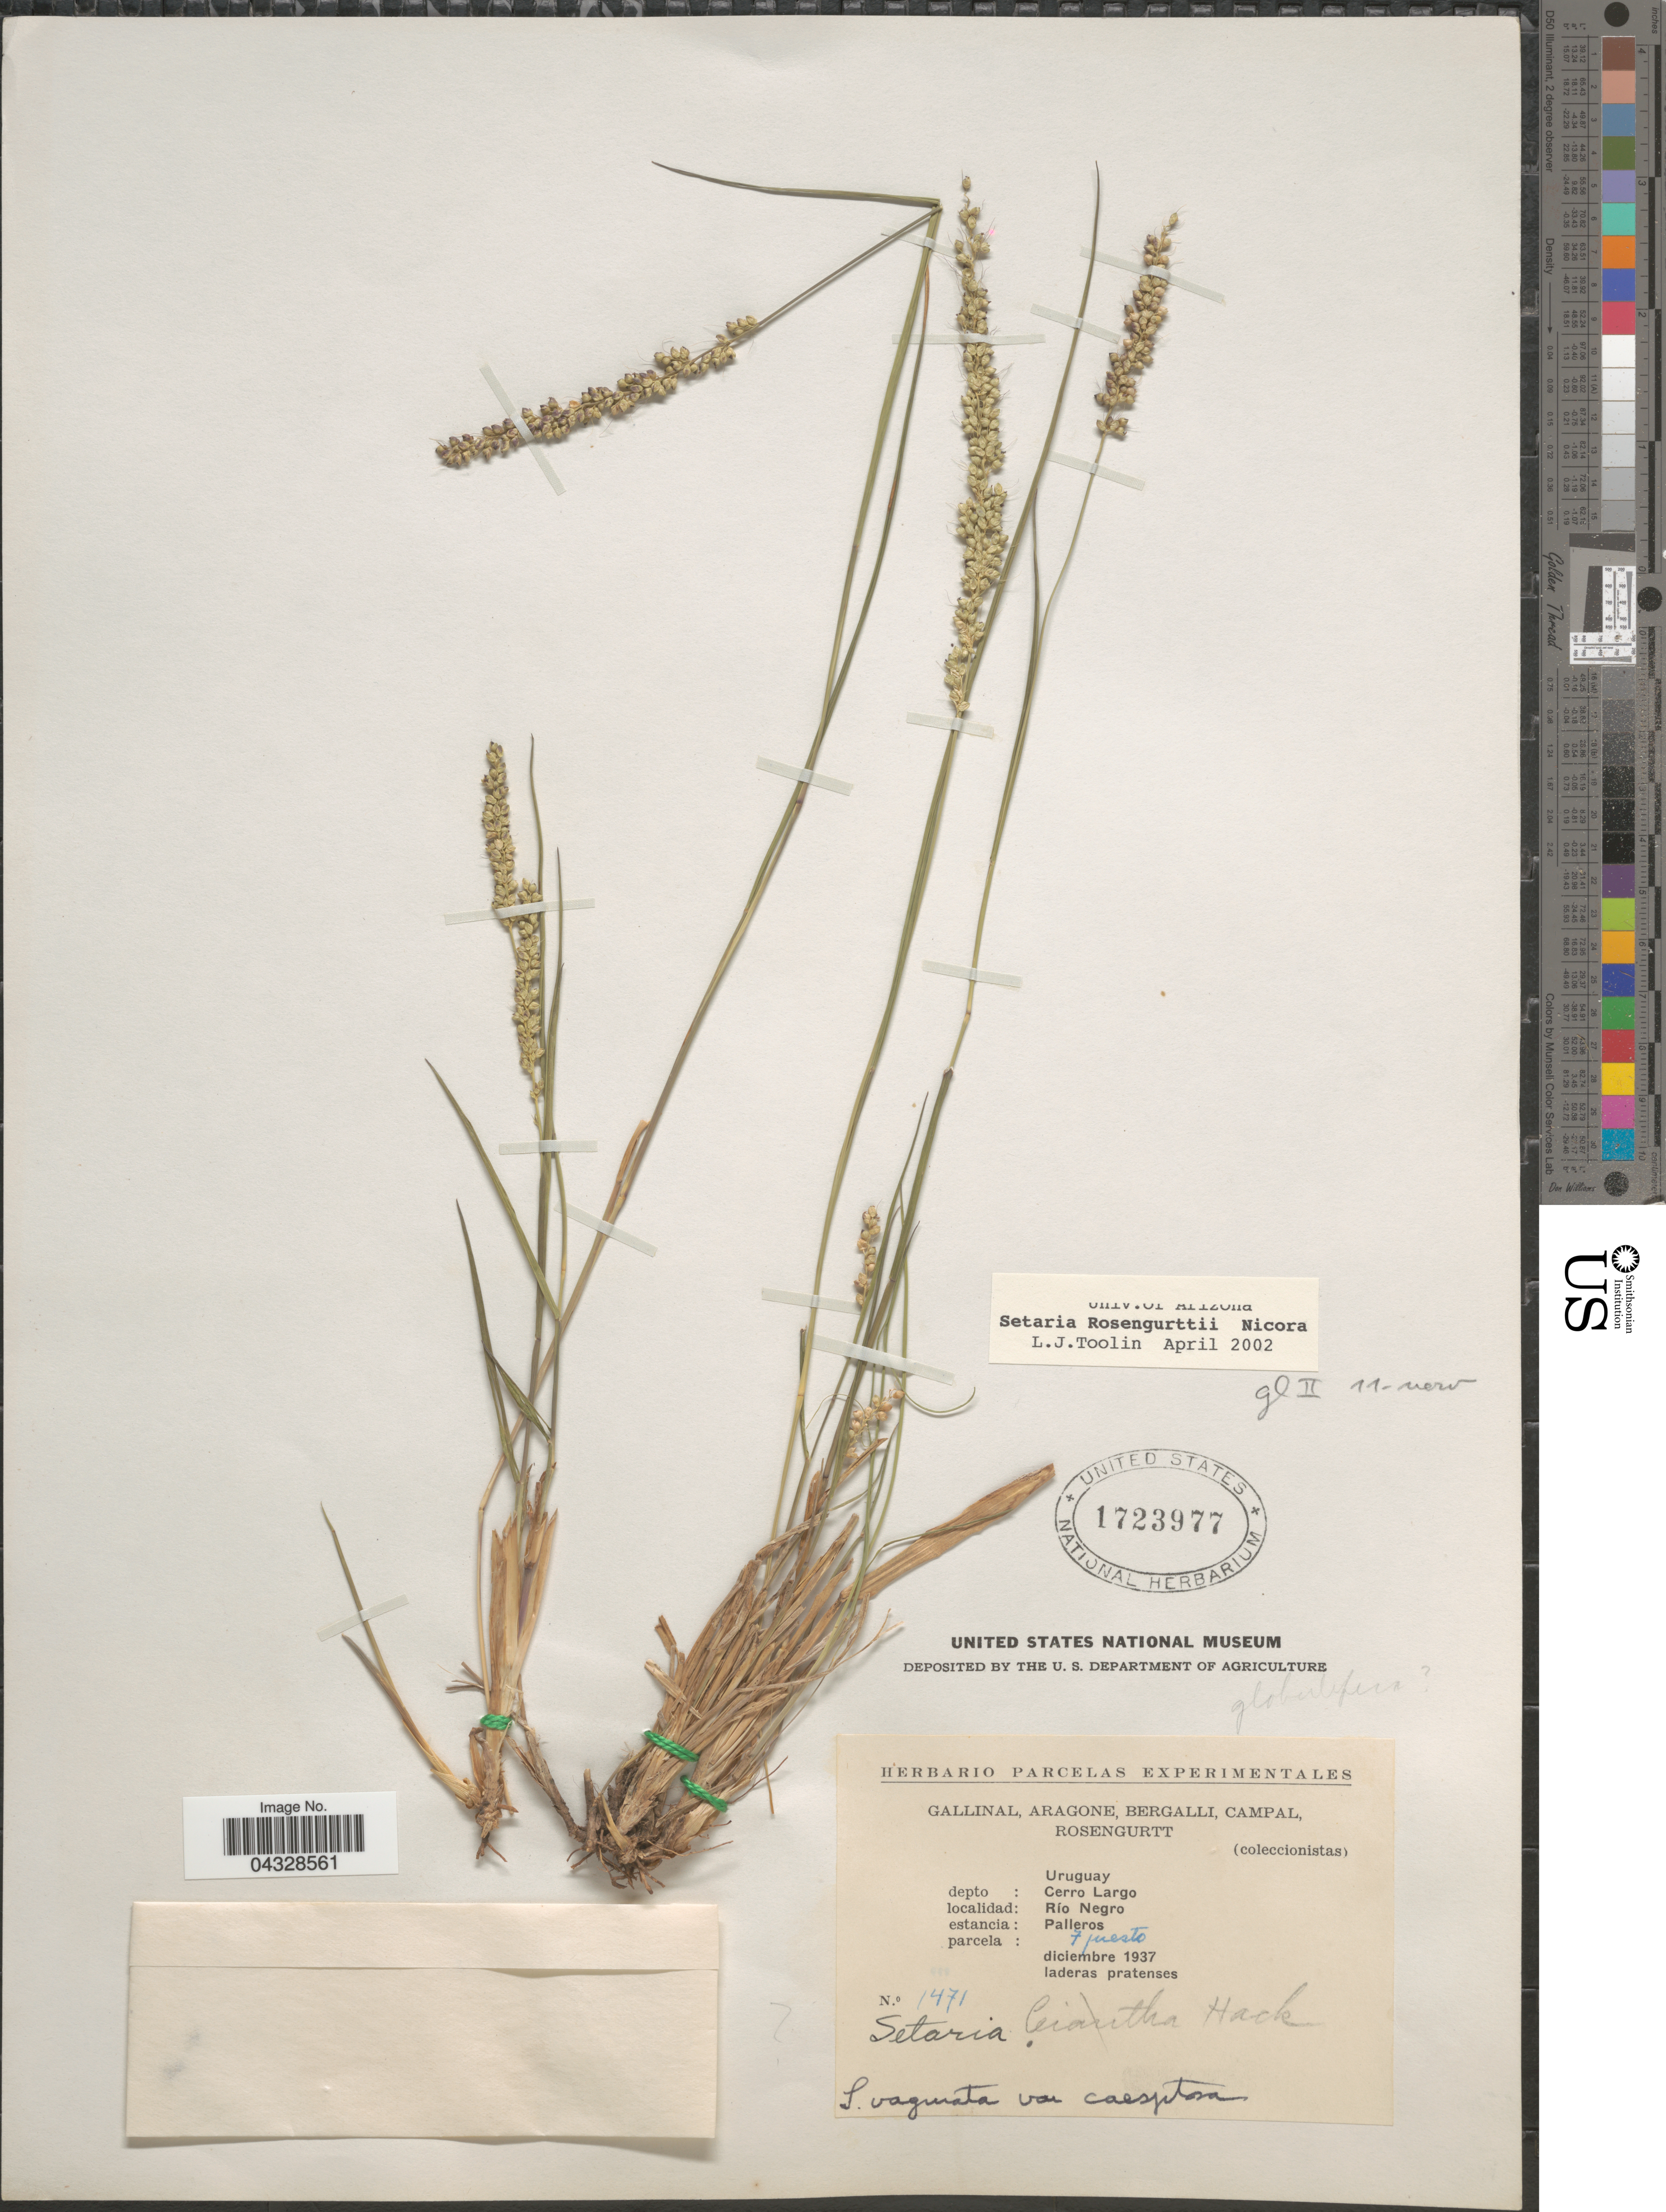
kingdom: Plantae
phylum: Tracheophyta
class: Liliopsida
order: Poales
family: Poaceae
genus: Setaria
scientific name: Setaria rosengurttii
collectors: -. Gallinal, -- Aragone, -- Bergalli, -- Campal & Rosengurtt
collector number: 1471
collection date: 1937-12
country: Uruguay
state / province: Cerro Largo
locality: Depto: Cerro Largo. Río Negro. Estancia: Palleros. Parcela: 7 puesto.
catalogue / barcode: US 1723977